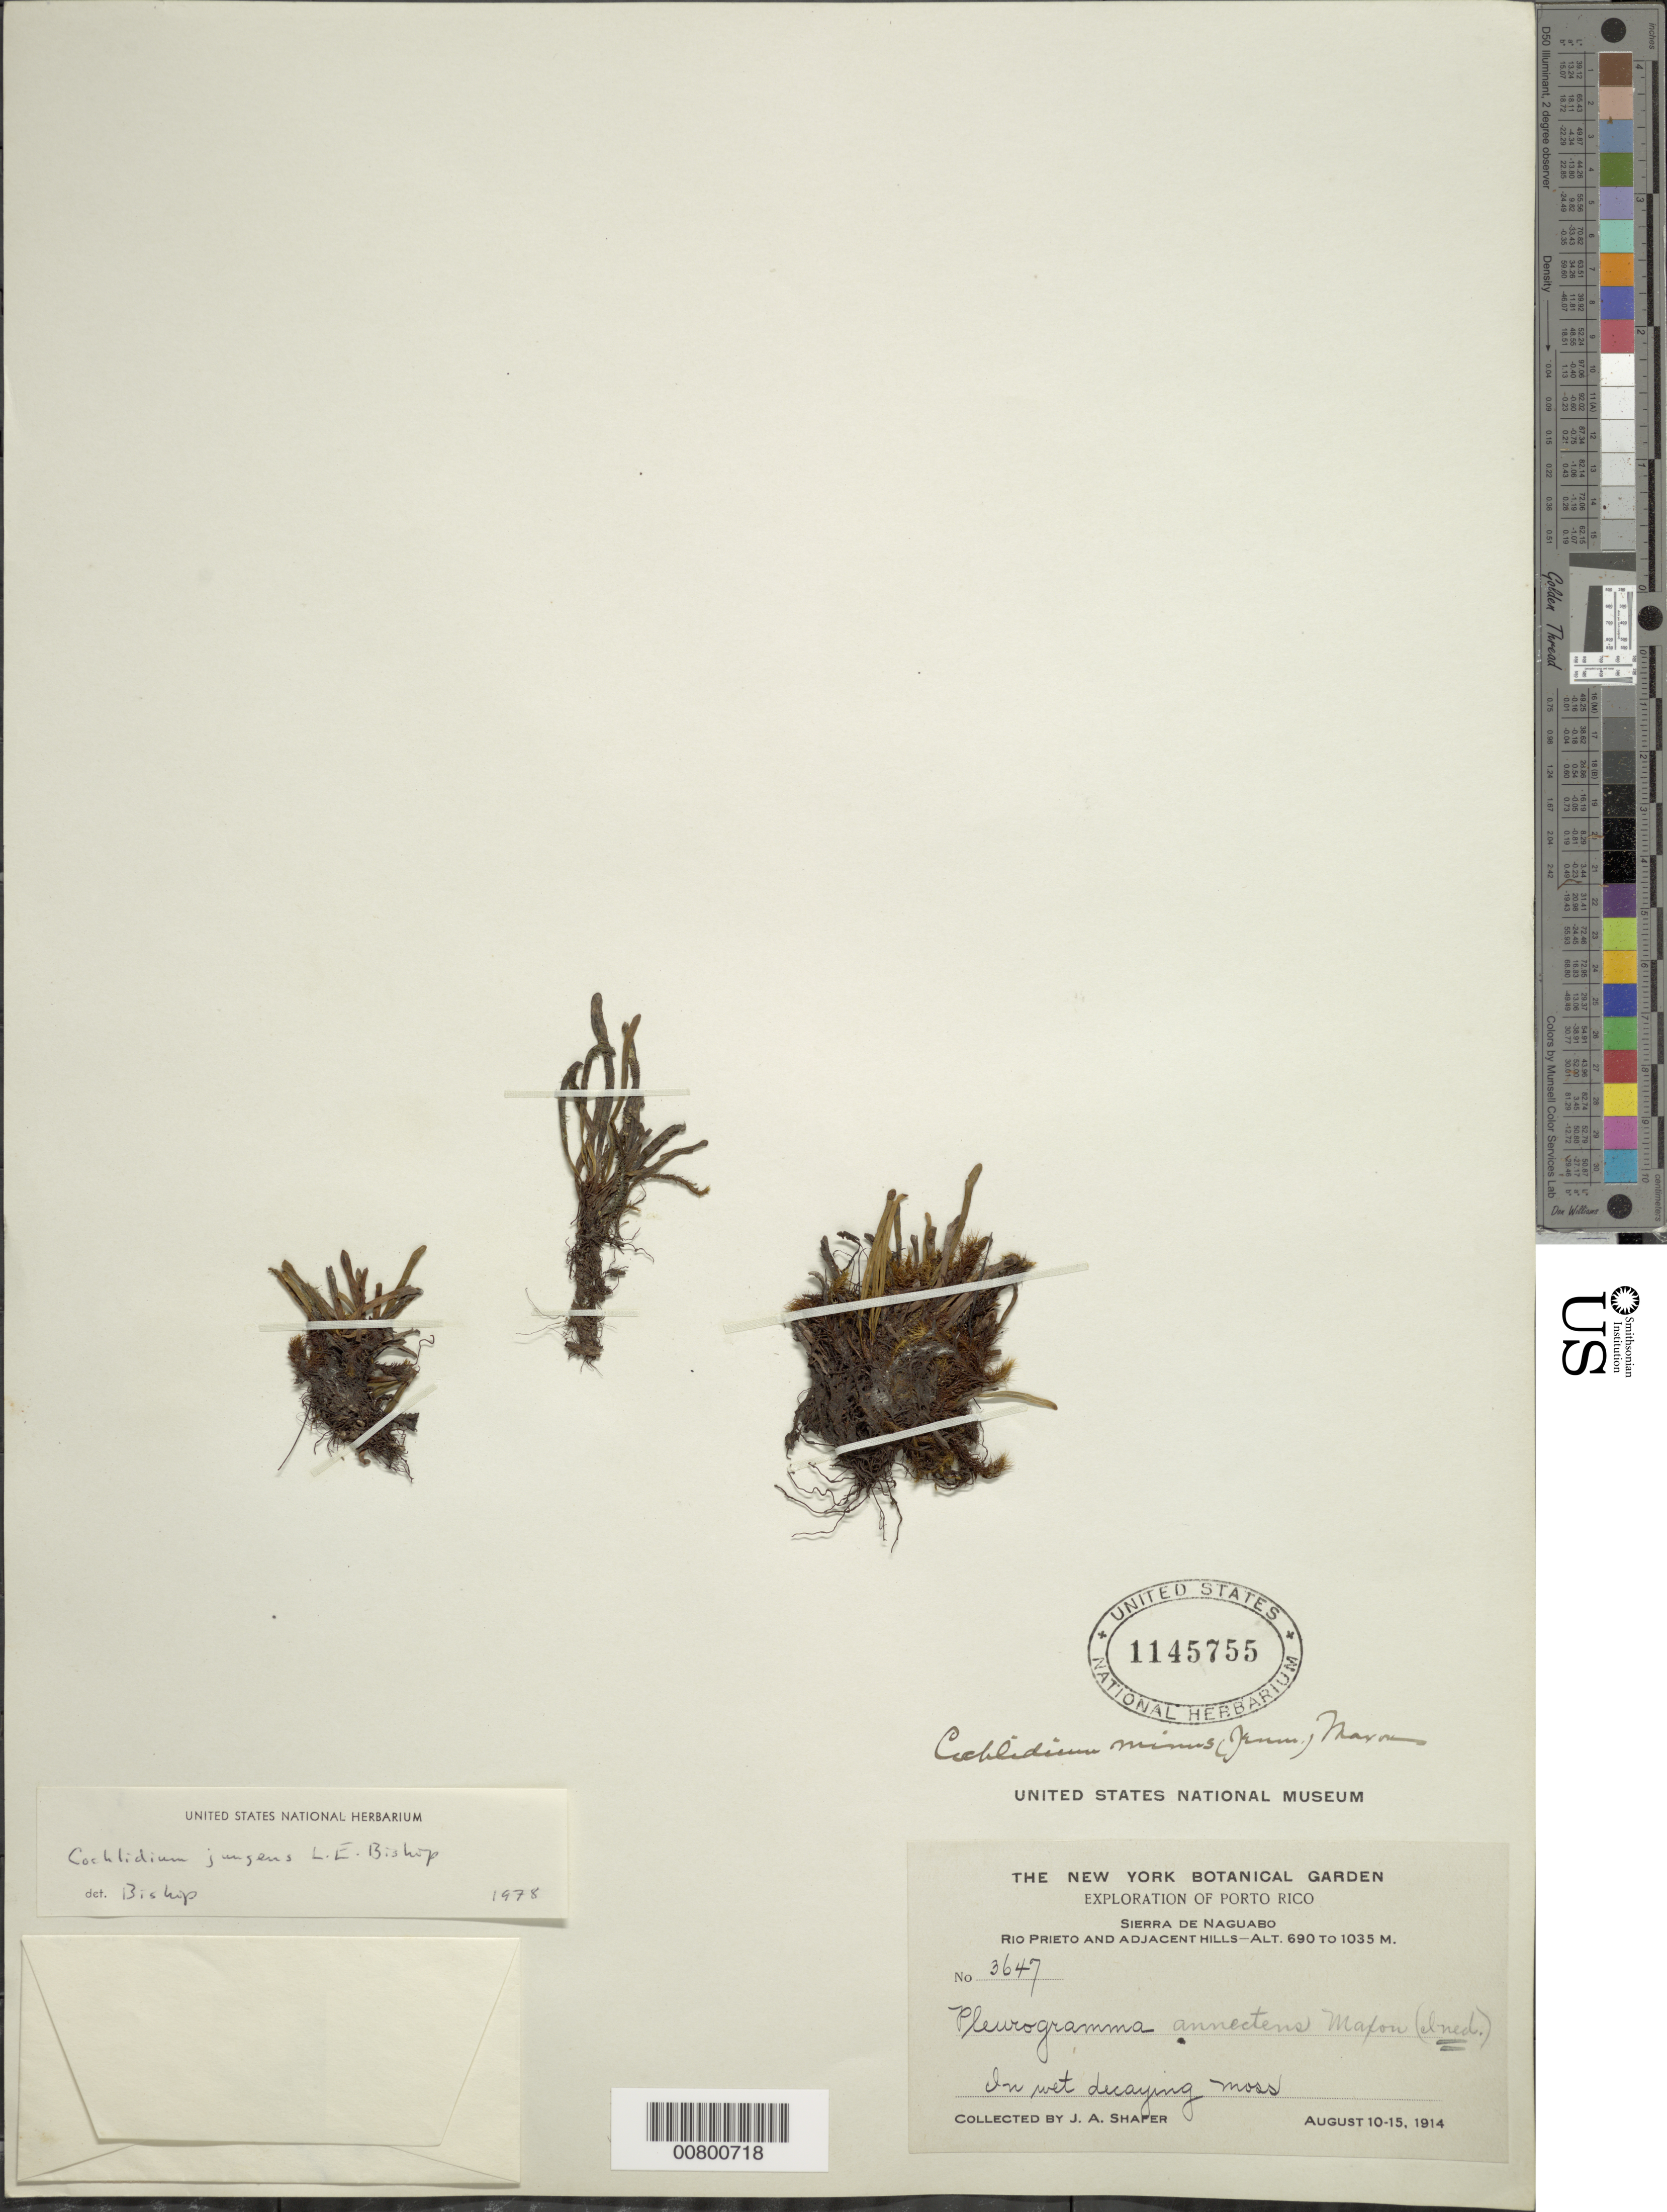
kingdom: Plantae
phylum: Tracheophyta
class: Polypodiopsida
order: Polypodiales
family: Polypodiaceae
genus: Cochlidium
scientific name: Cochlidium jungens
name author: L.E. Bishop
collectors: J. A. Shafer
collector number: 3647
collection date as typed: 10 Aug 1914 to 15 Aug 1914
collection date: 1914-08-10/1914-08-15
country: Puerto Rico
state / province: Naguabo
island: Puerto Rico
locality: Sierra de naguabo, Rio Prieto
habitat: In wet decaying moss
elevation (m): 690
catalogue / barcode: US 1145755